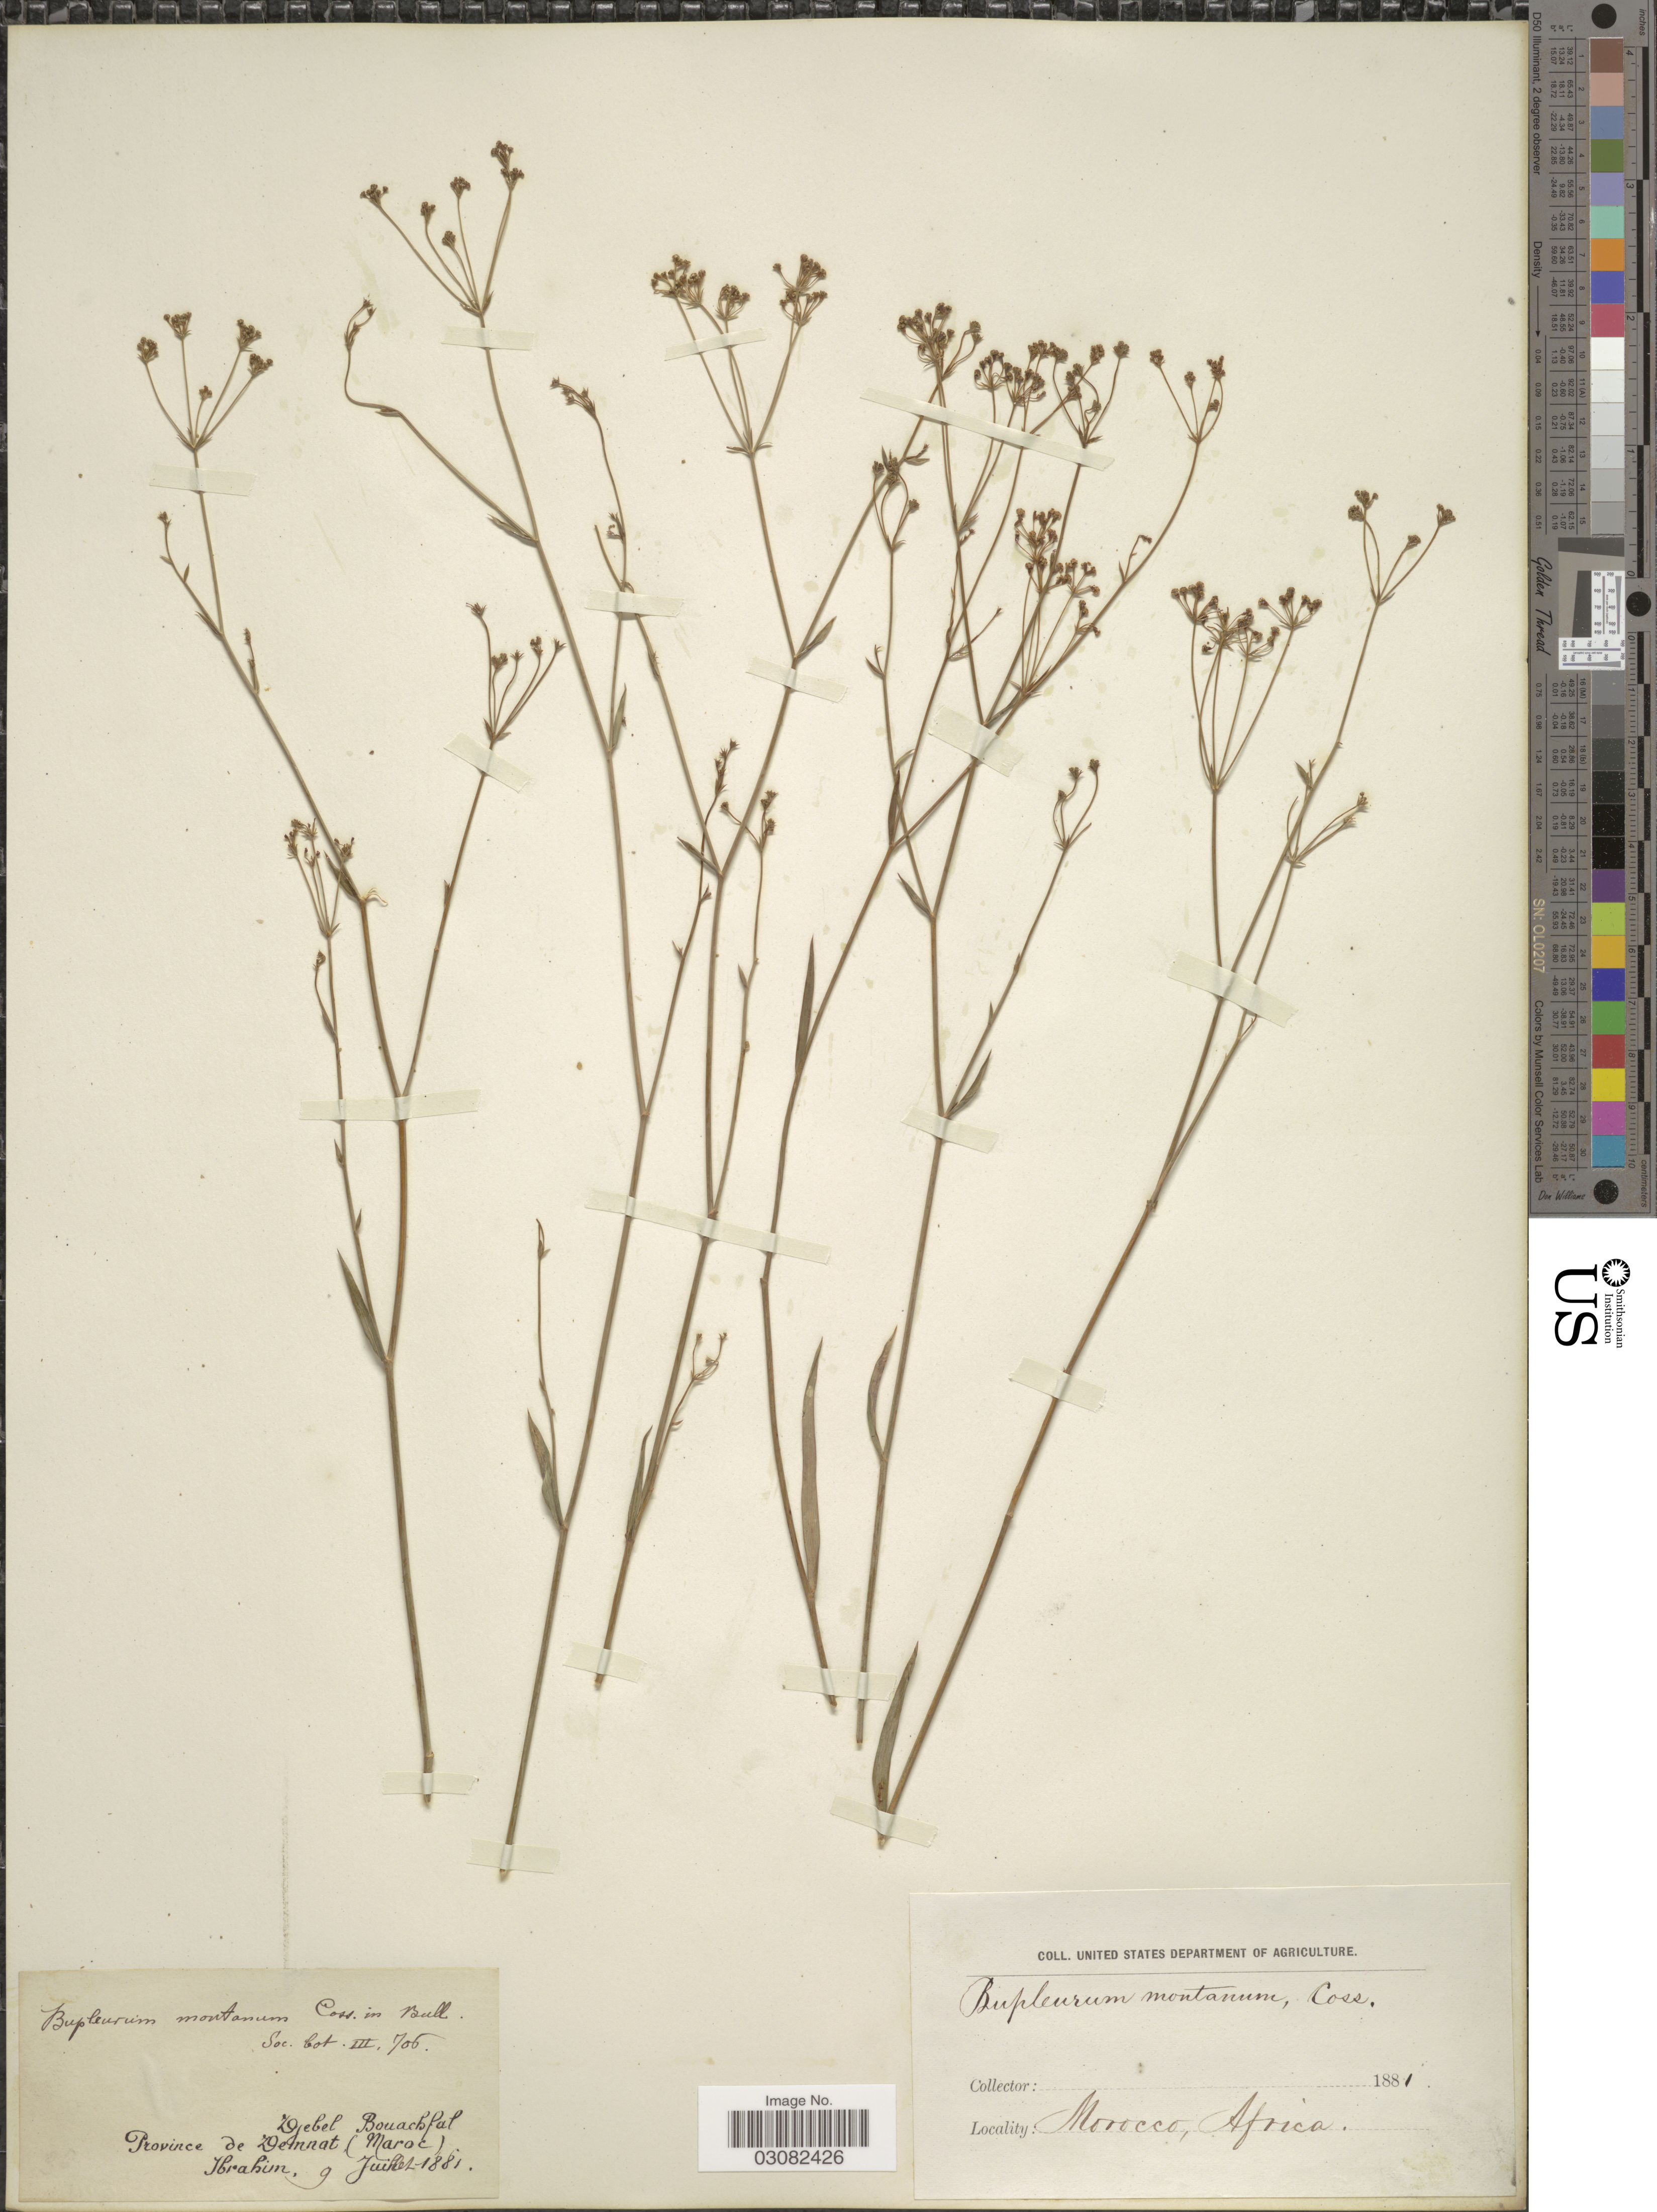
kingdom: Plantae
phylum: Tracheophyta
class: Magnoliopsida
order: Apiales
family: Apiaceae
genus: Bupleurum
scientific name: Bupleurum montanum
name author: Coss. & Durieu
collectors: -. Ibrahim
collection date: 1881-07-09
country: Morocco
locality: Djebel Bouachfal. Province de Demnat.